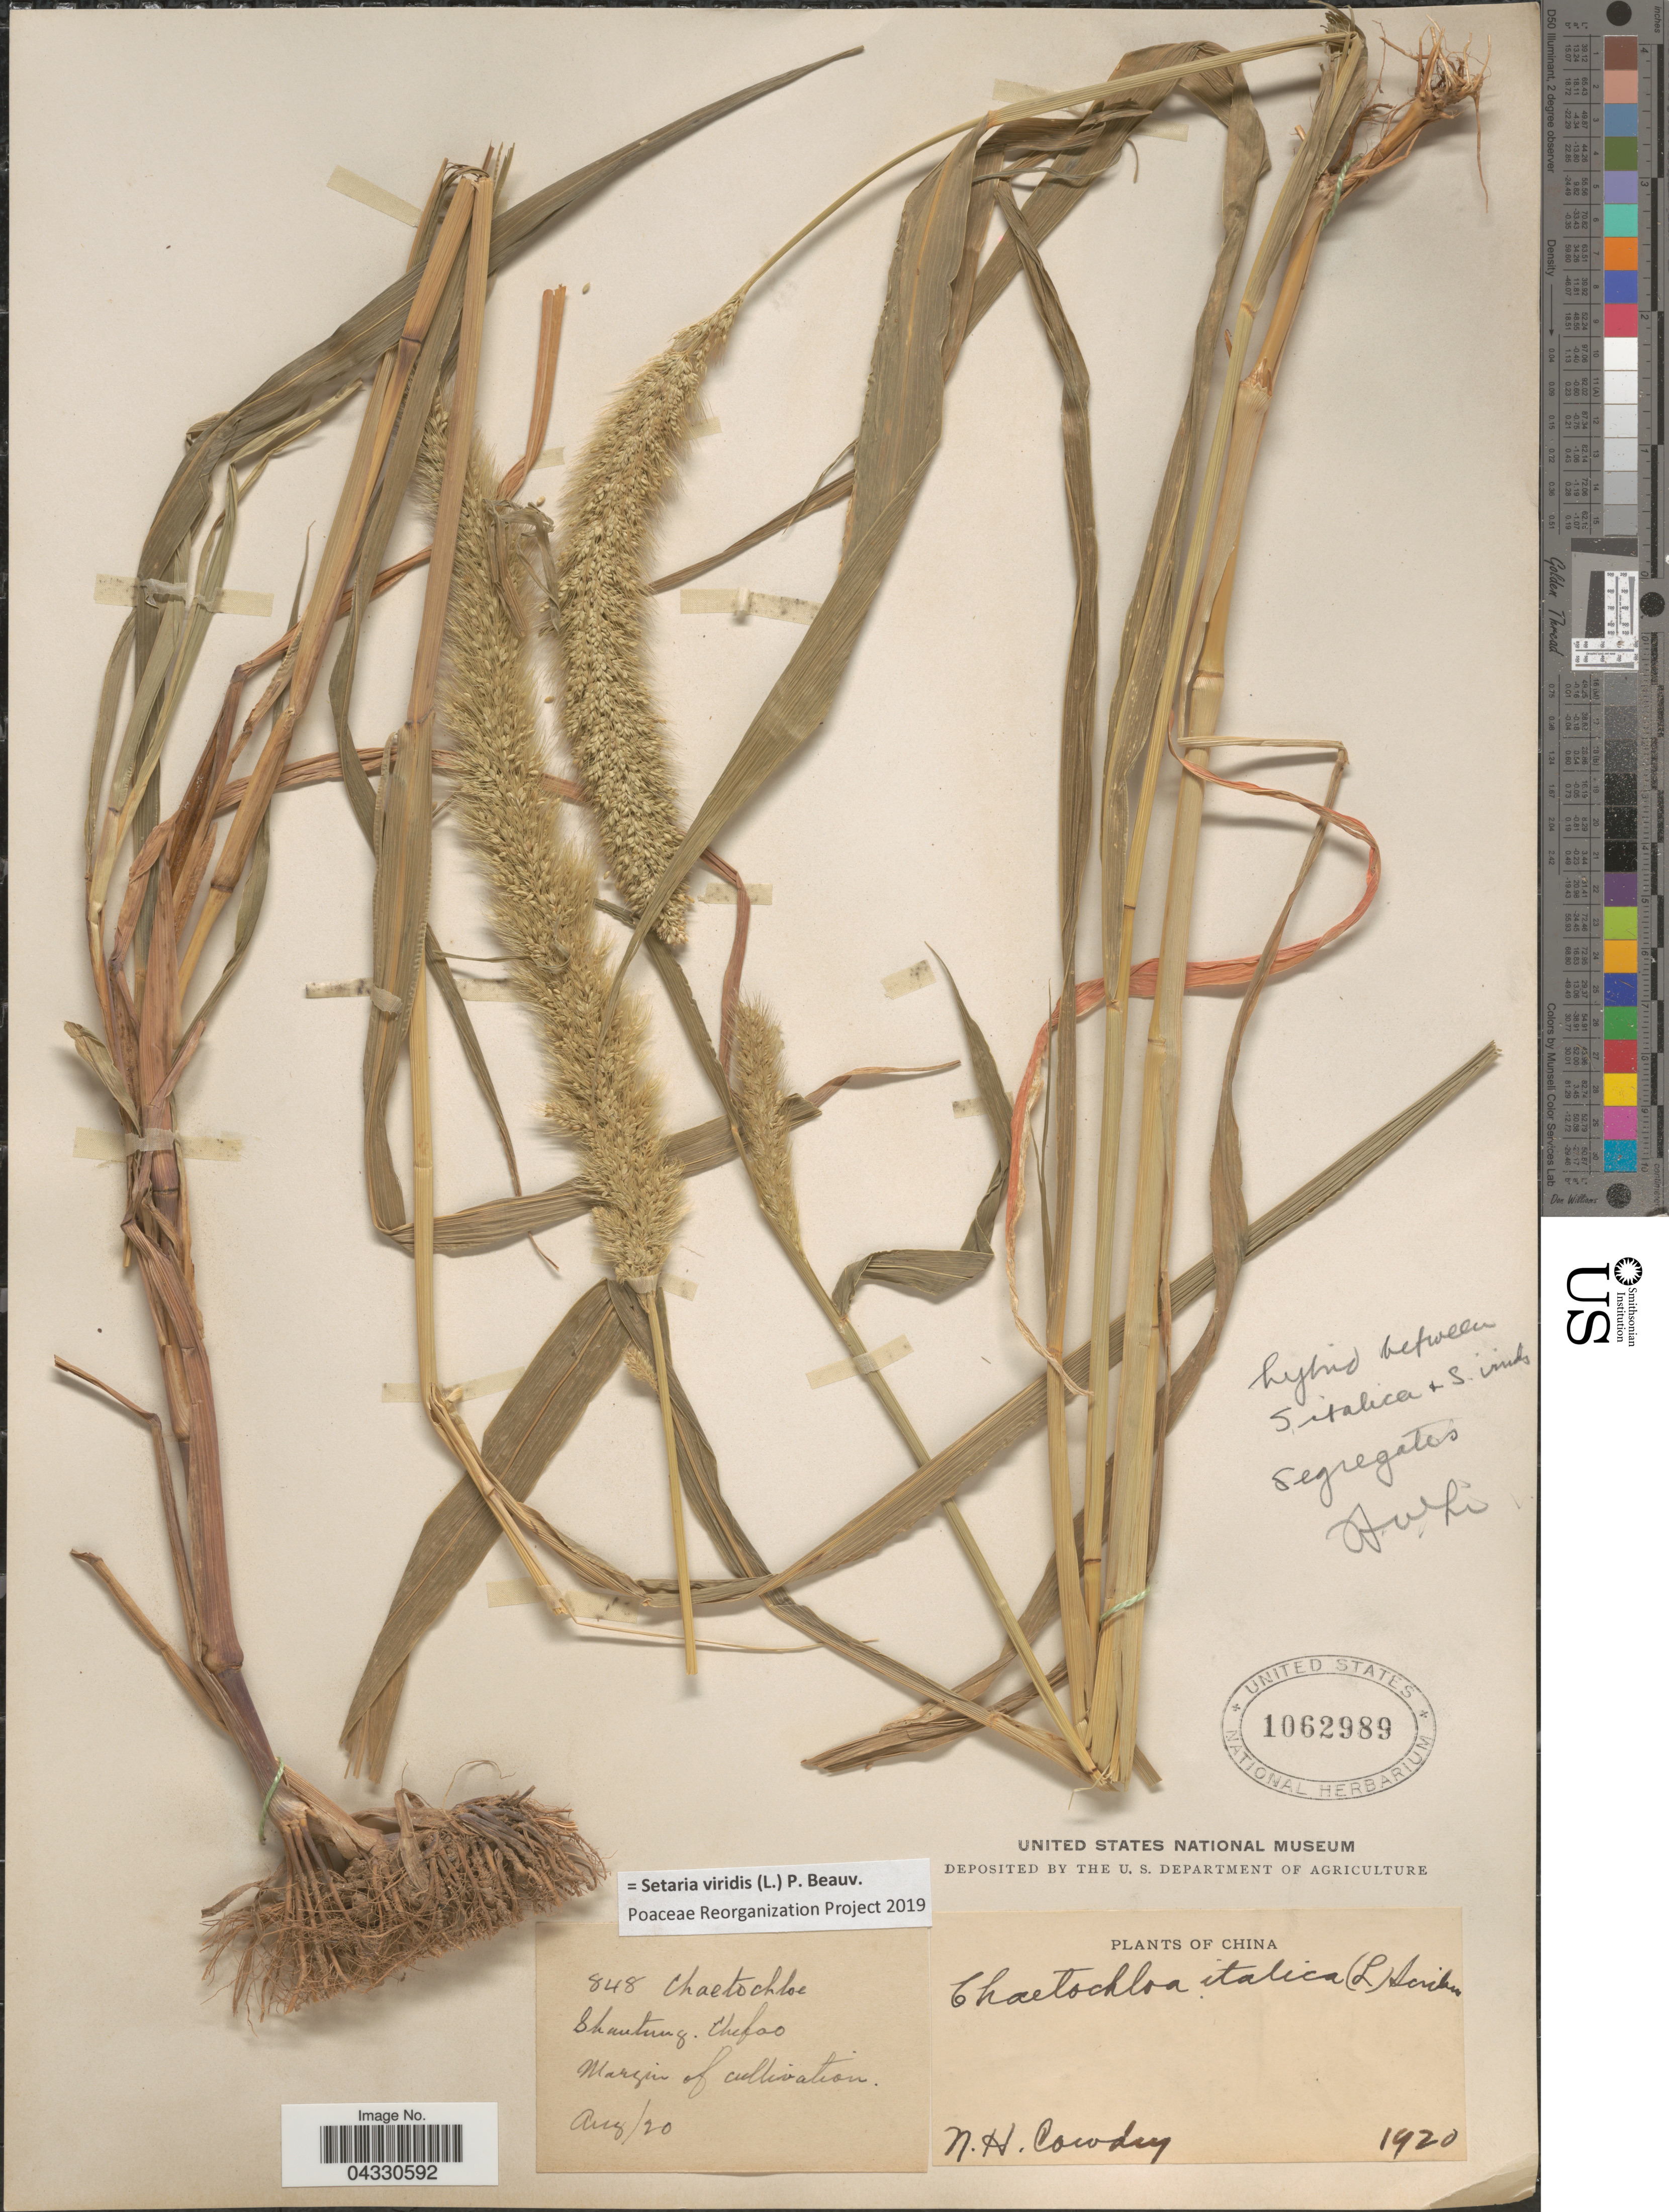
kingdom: Plantae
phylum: Tracheophyta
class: Liliopsida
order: Poales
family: Poaceae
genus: Setaria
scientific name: Setaria viridis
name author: (L.) P. Beauv.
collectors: N. H. Cowdry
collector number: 848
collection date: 1920-08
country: China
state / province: Shandong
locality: Shantung. Unefoo. Margin of cultivation.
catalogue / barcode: US 1062989